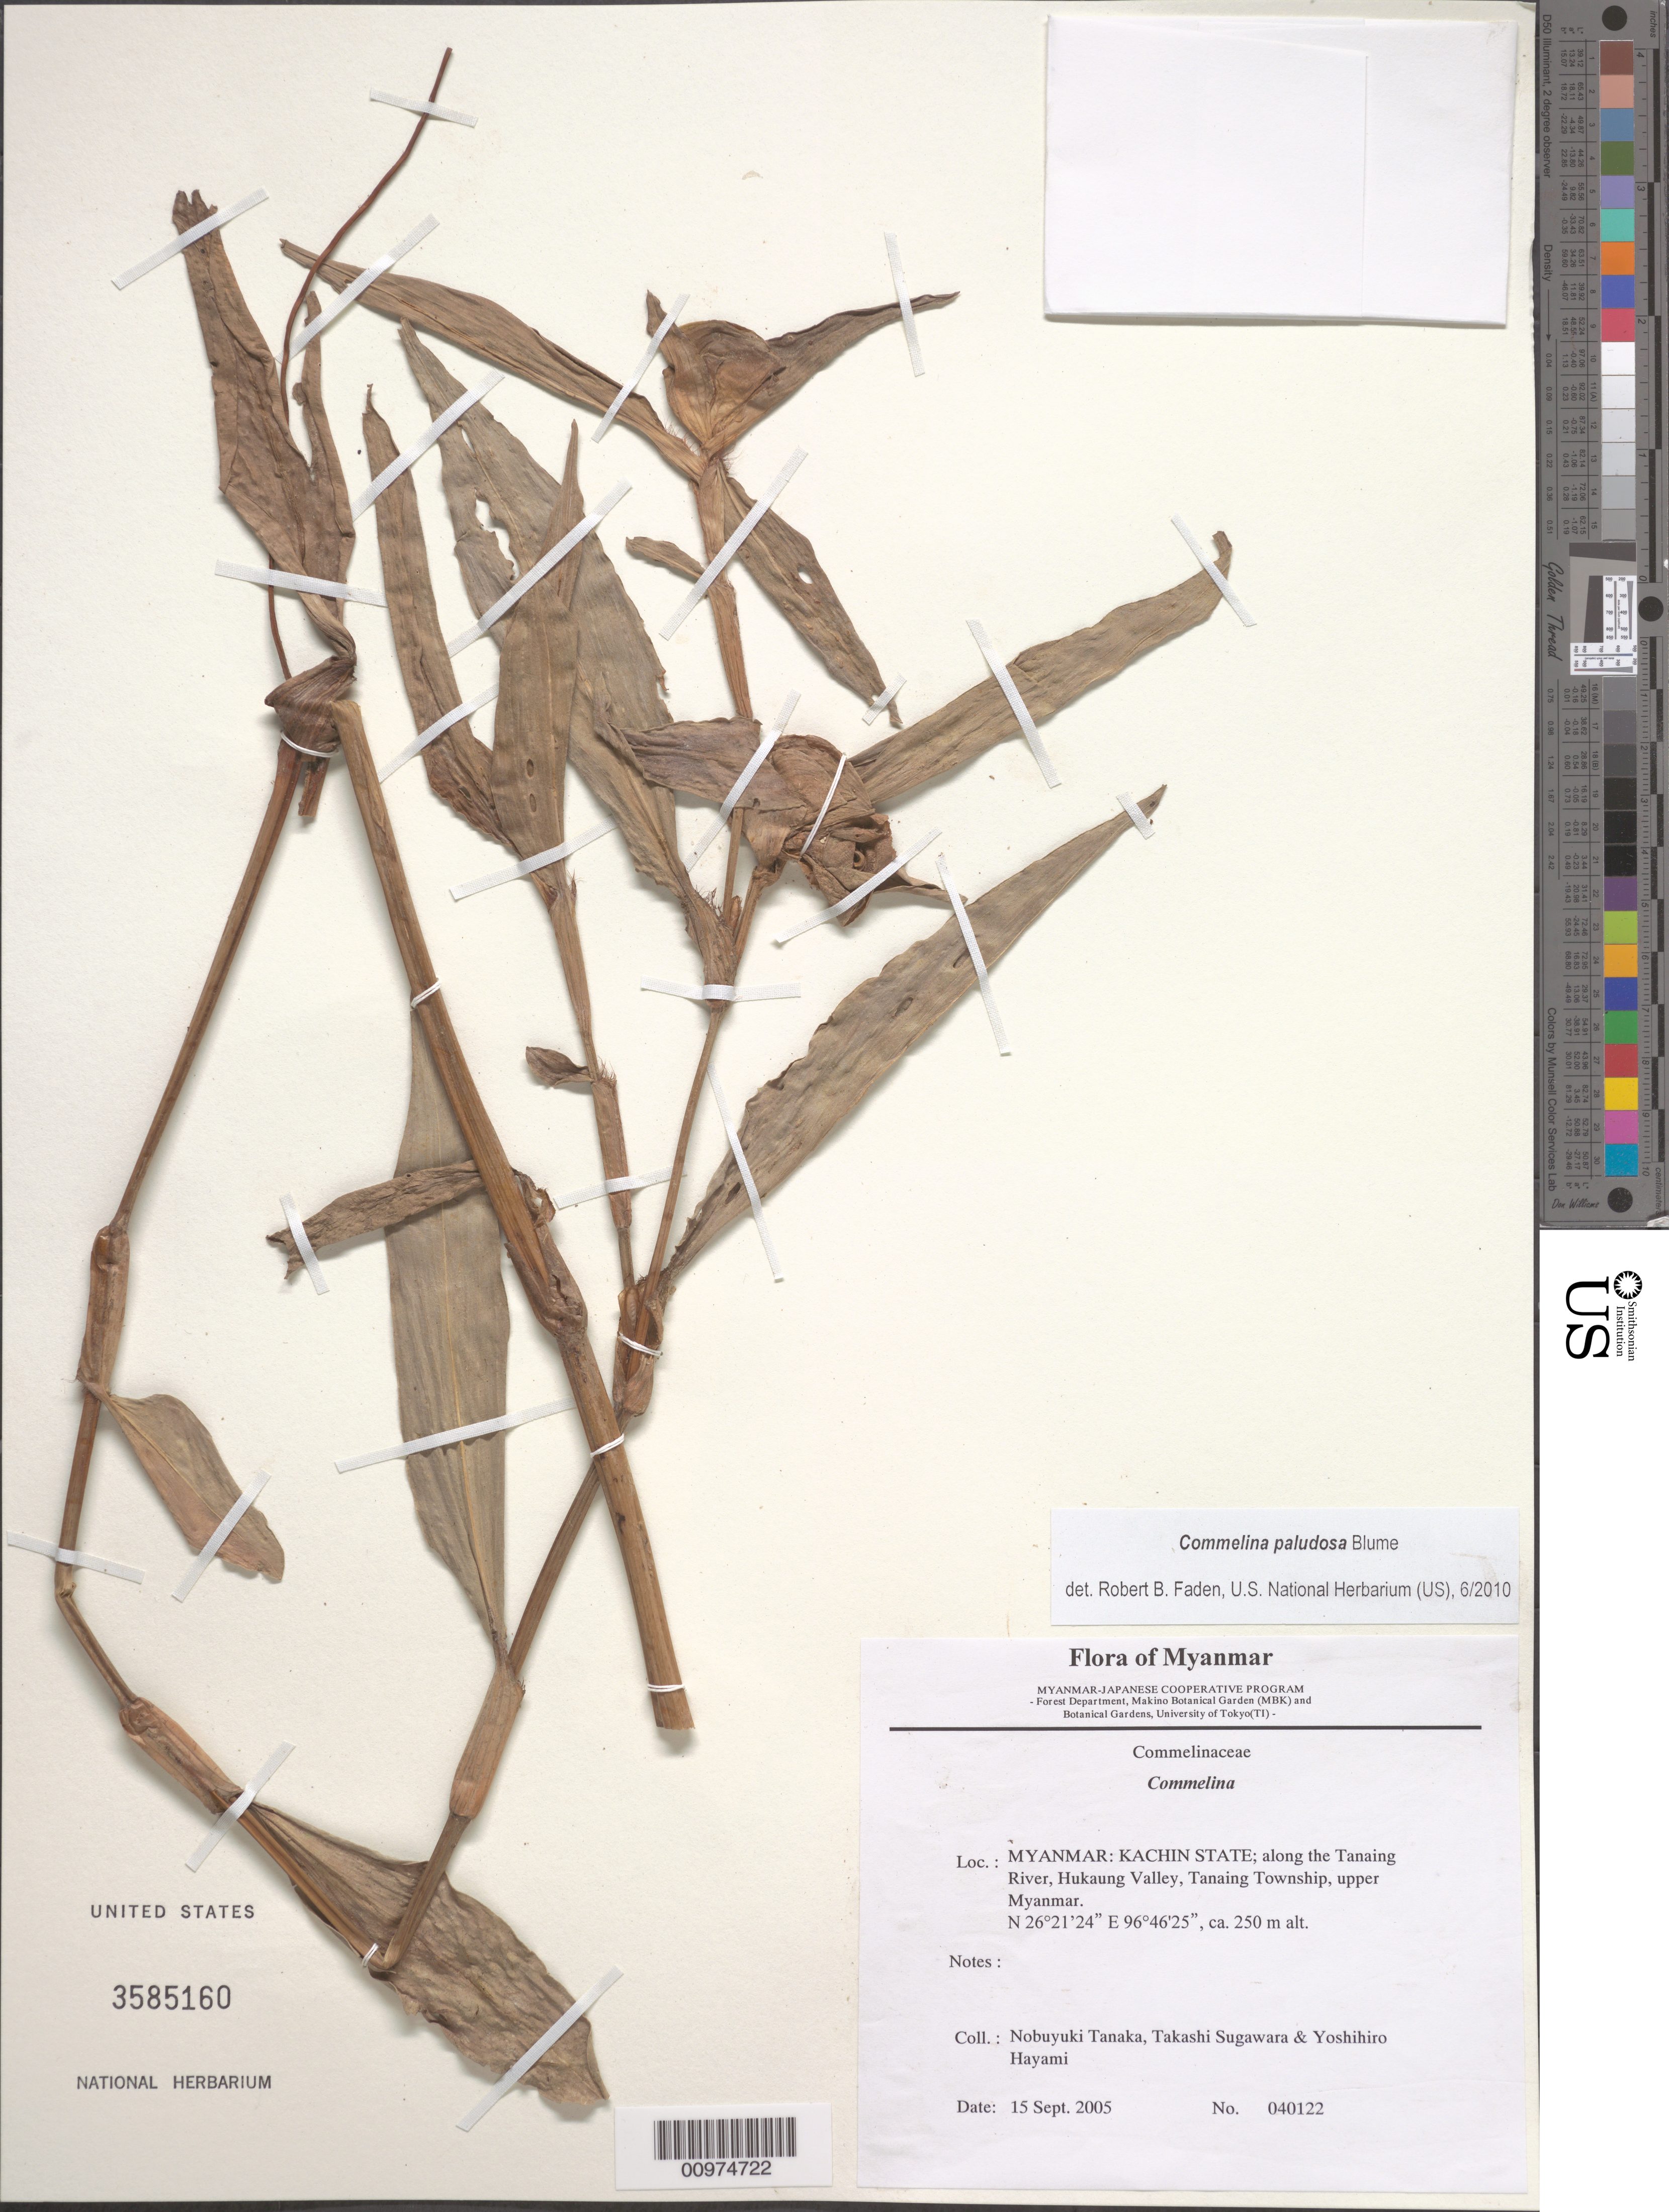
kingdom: Plantae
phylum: Tracheophyta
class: Liliopsida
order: Commelinales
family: Commelinaceae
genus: Commelina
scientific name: Commelina paludosa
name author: Blume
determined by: Faden, Robert B., (US), Smithsonian Institution - National Museum of Natural History (UNITED STATES)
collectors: N. Tanaka et al.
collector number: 040122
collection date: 2005-09-15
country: Myanmar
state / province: Kachin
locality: near Lamon village, Hukaung Valley, Tanaing Township, upper Myanmar.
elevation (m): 250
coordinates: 26 21 24 n, 96 46 25 e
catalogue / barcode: US 3585160